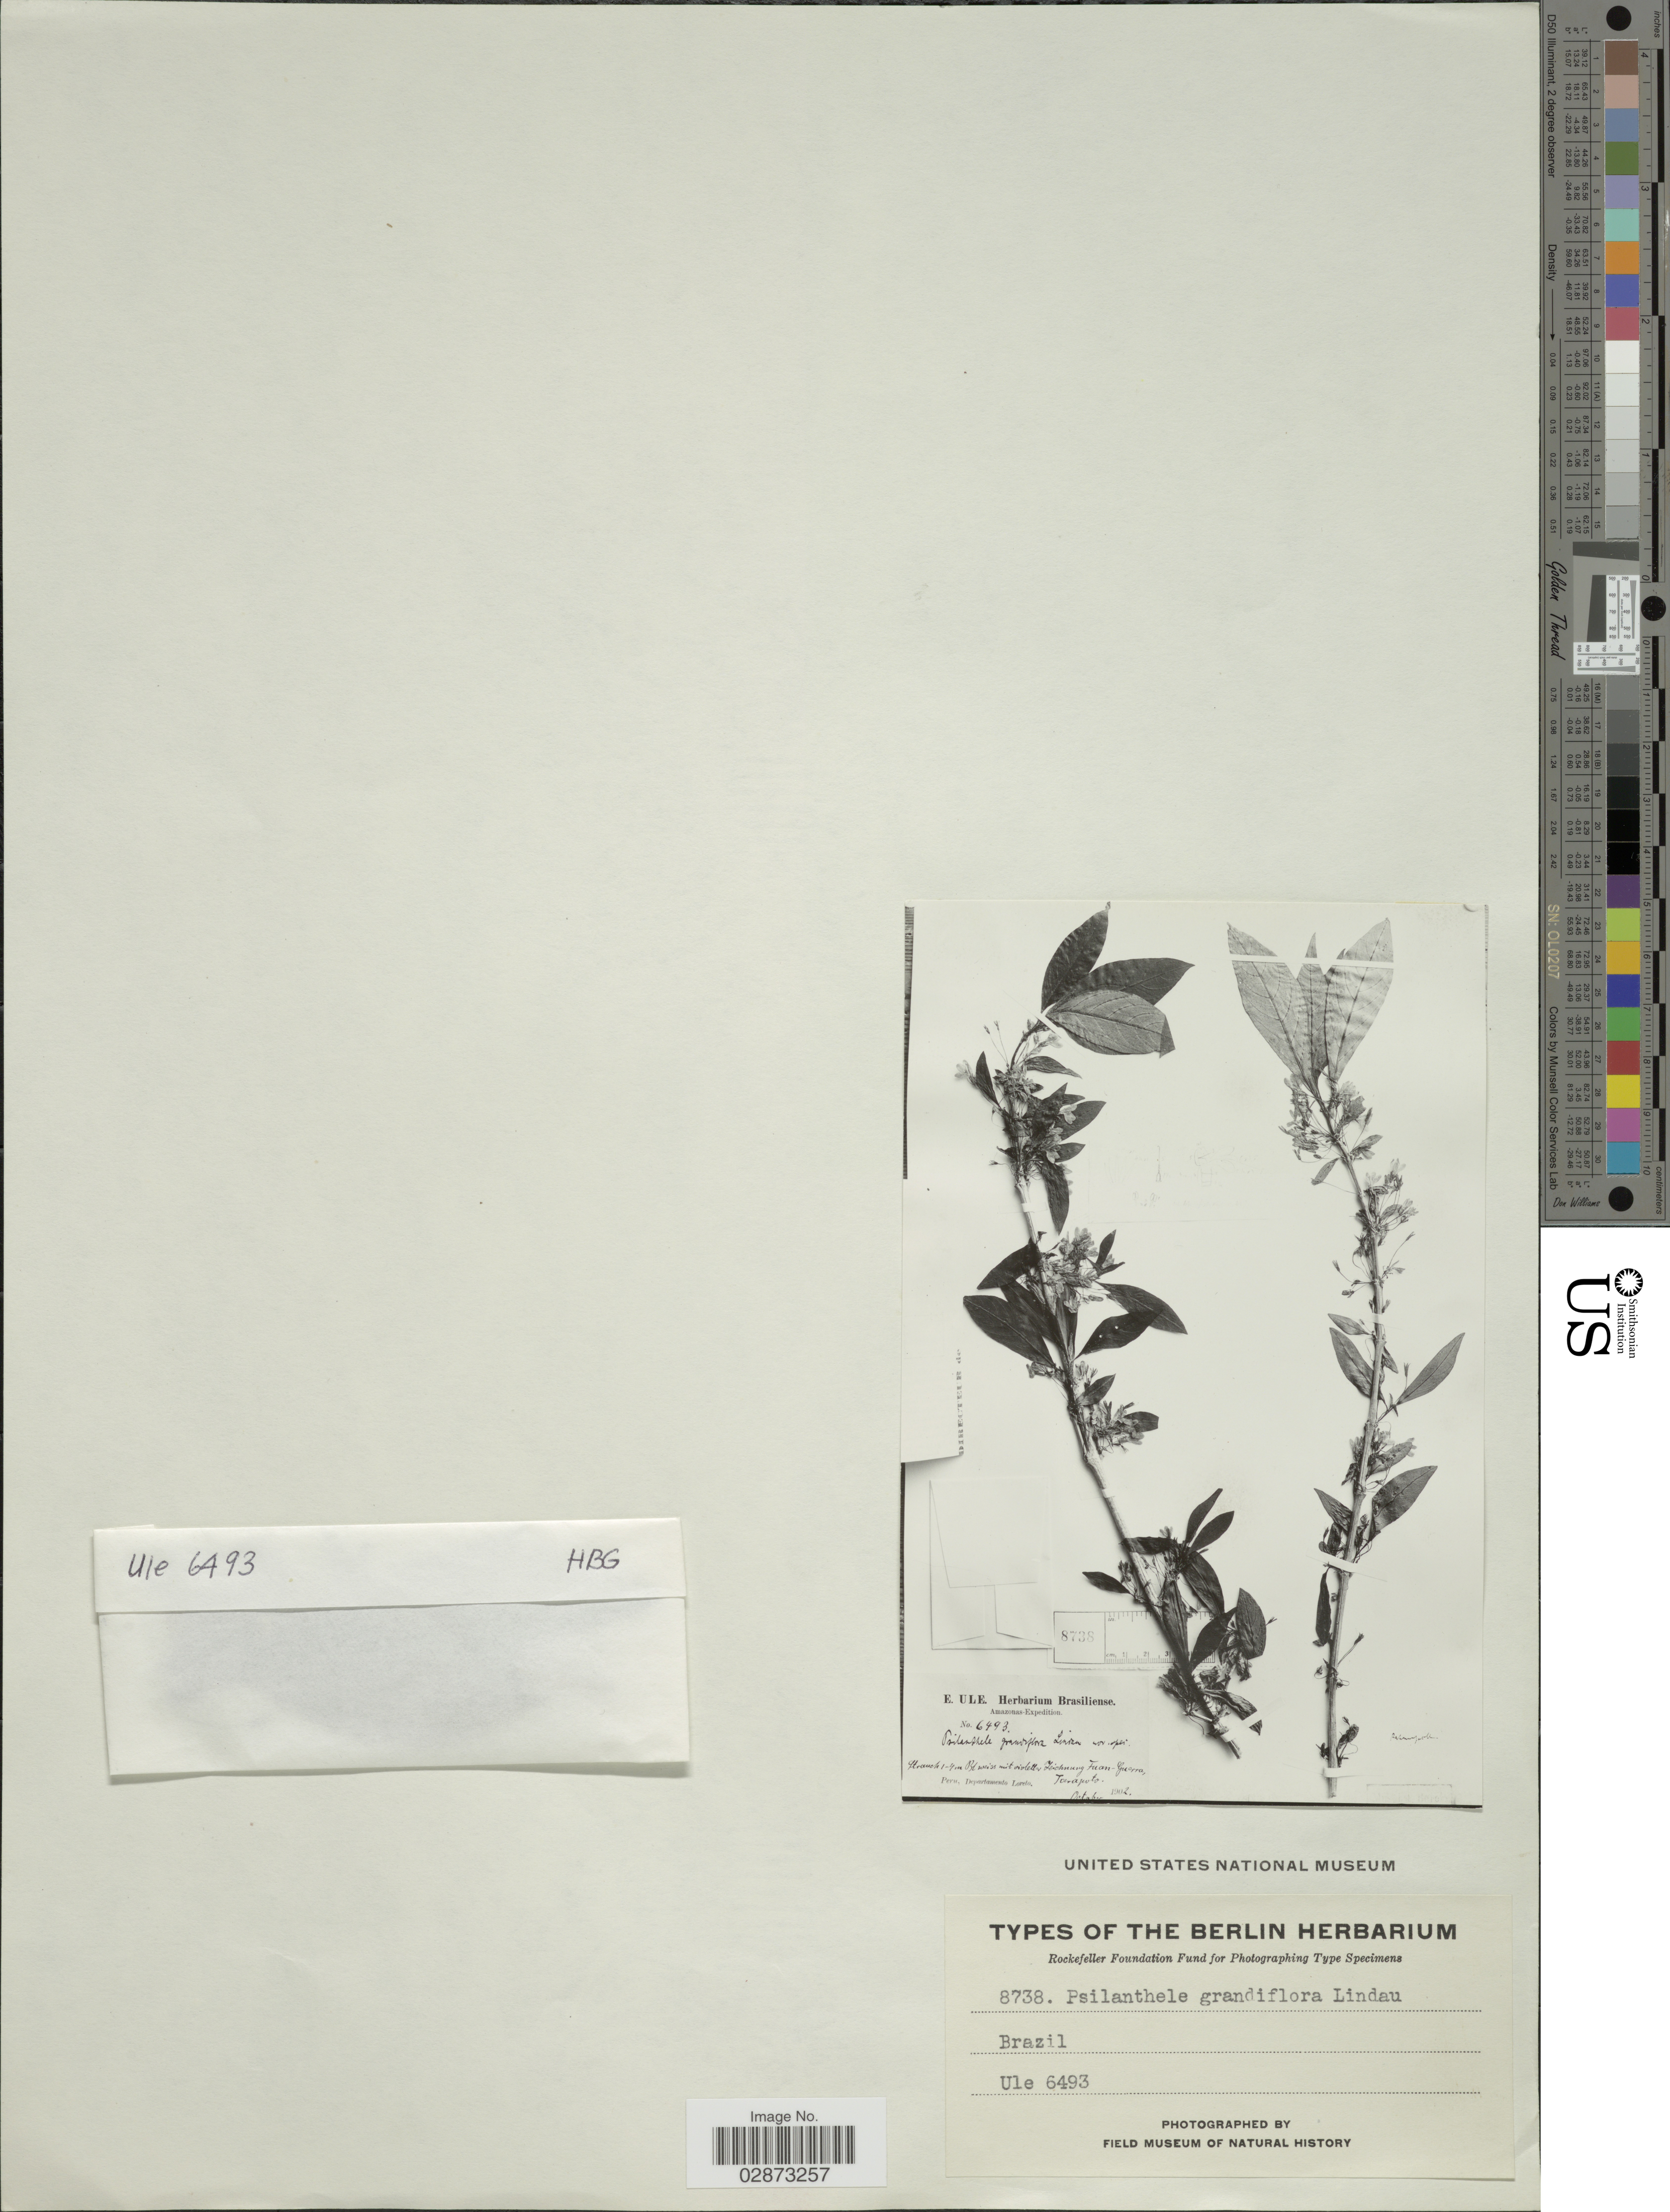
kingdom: Plantae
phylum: Tracheophyta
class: Magnoliopsida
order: Lamiales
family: Acanthaceae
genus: Oplonia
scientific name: Oplonia grandiflora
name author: (Lindau) Stearn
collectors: E. H. Ule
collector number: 6493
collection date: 1902-10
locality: Amazonas. Peru, Departamento Loreto. Tarapoto. Brazil.